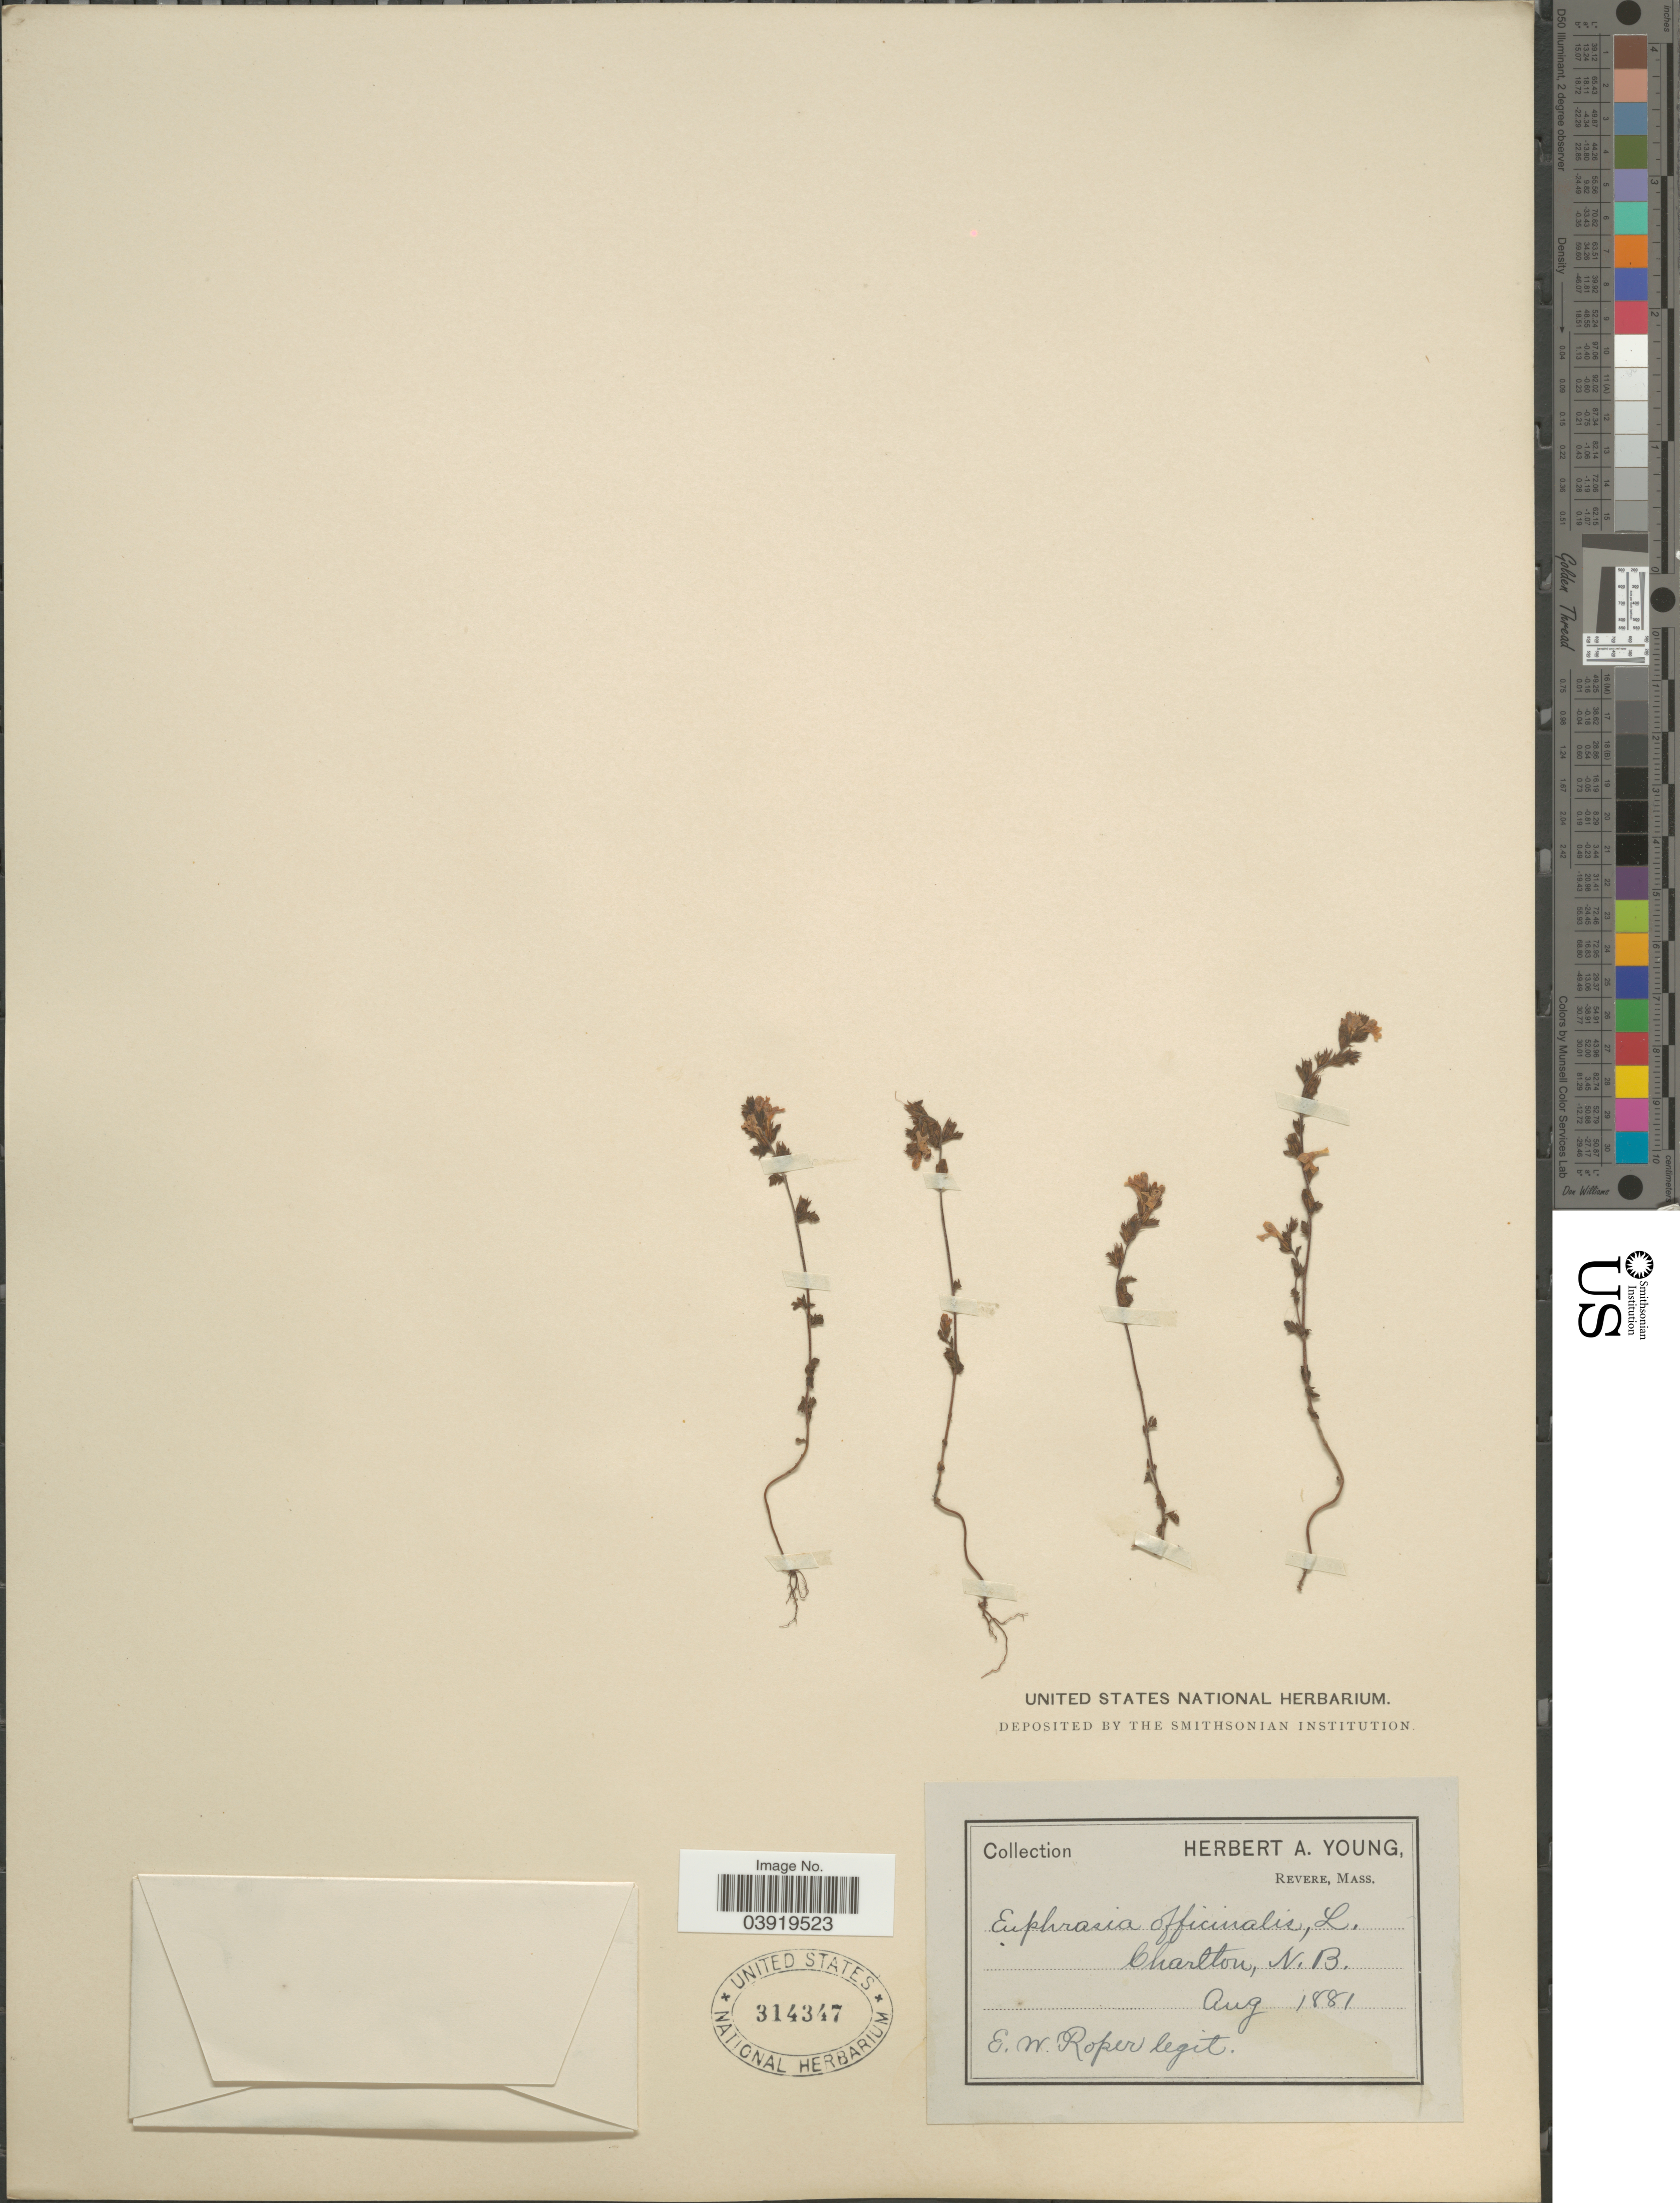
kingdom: Plantae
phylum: Tracheophyta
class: Magnoliopsida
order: Lamiales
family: Orobanchaceae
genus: Euphrasia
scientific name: Euphrasia officinalis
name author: L.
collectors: E. Roper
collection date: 1881-08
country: Canada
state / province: New Brunswick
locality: Charlton.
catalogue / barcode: US 314347